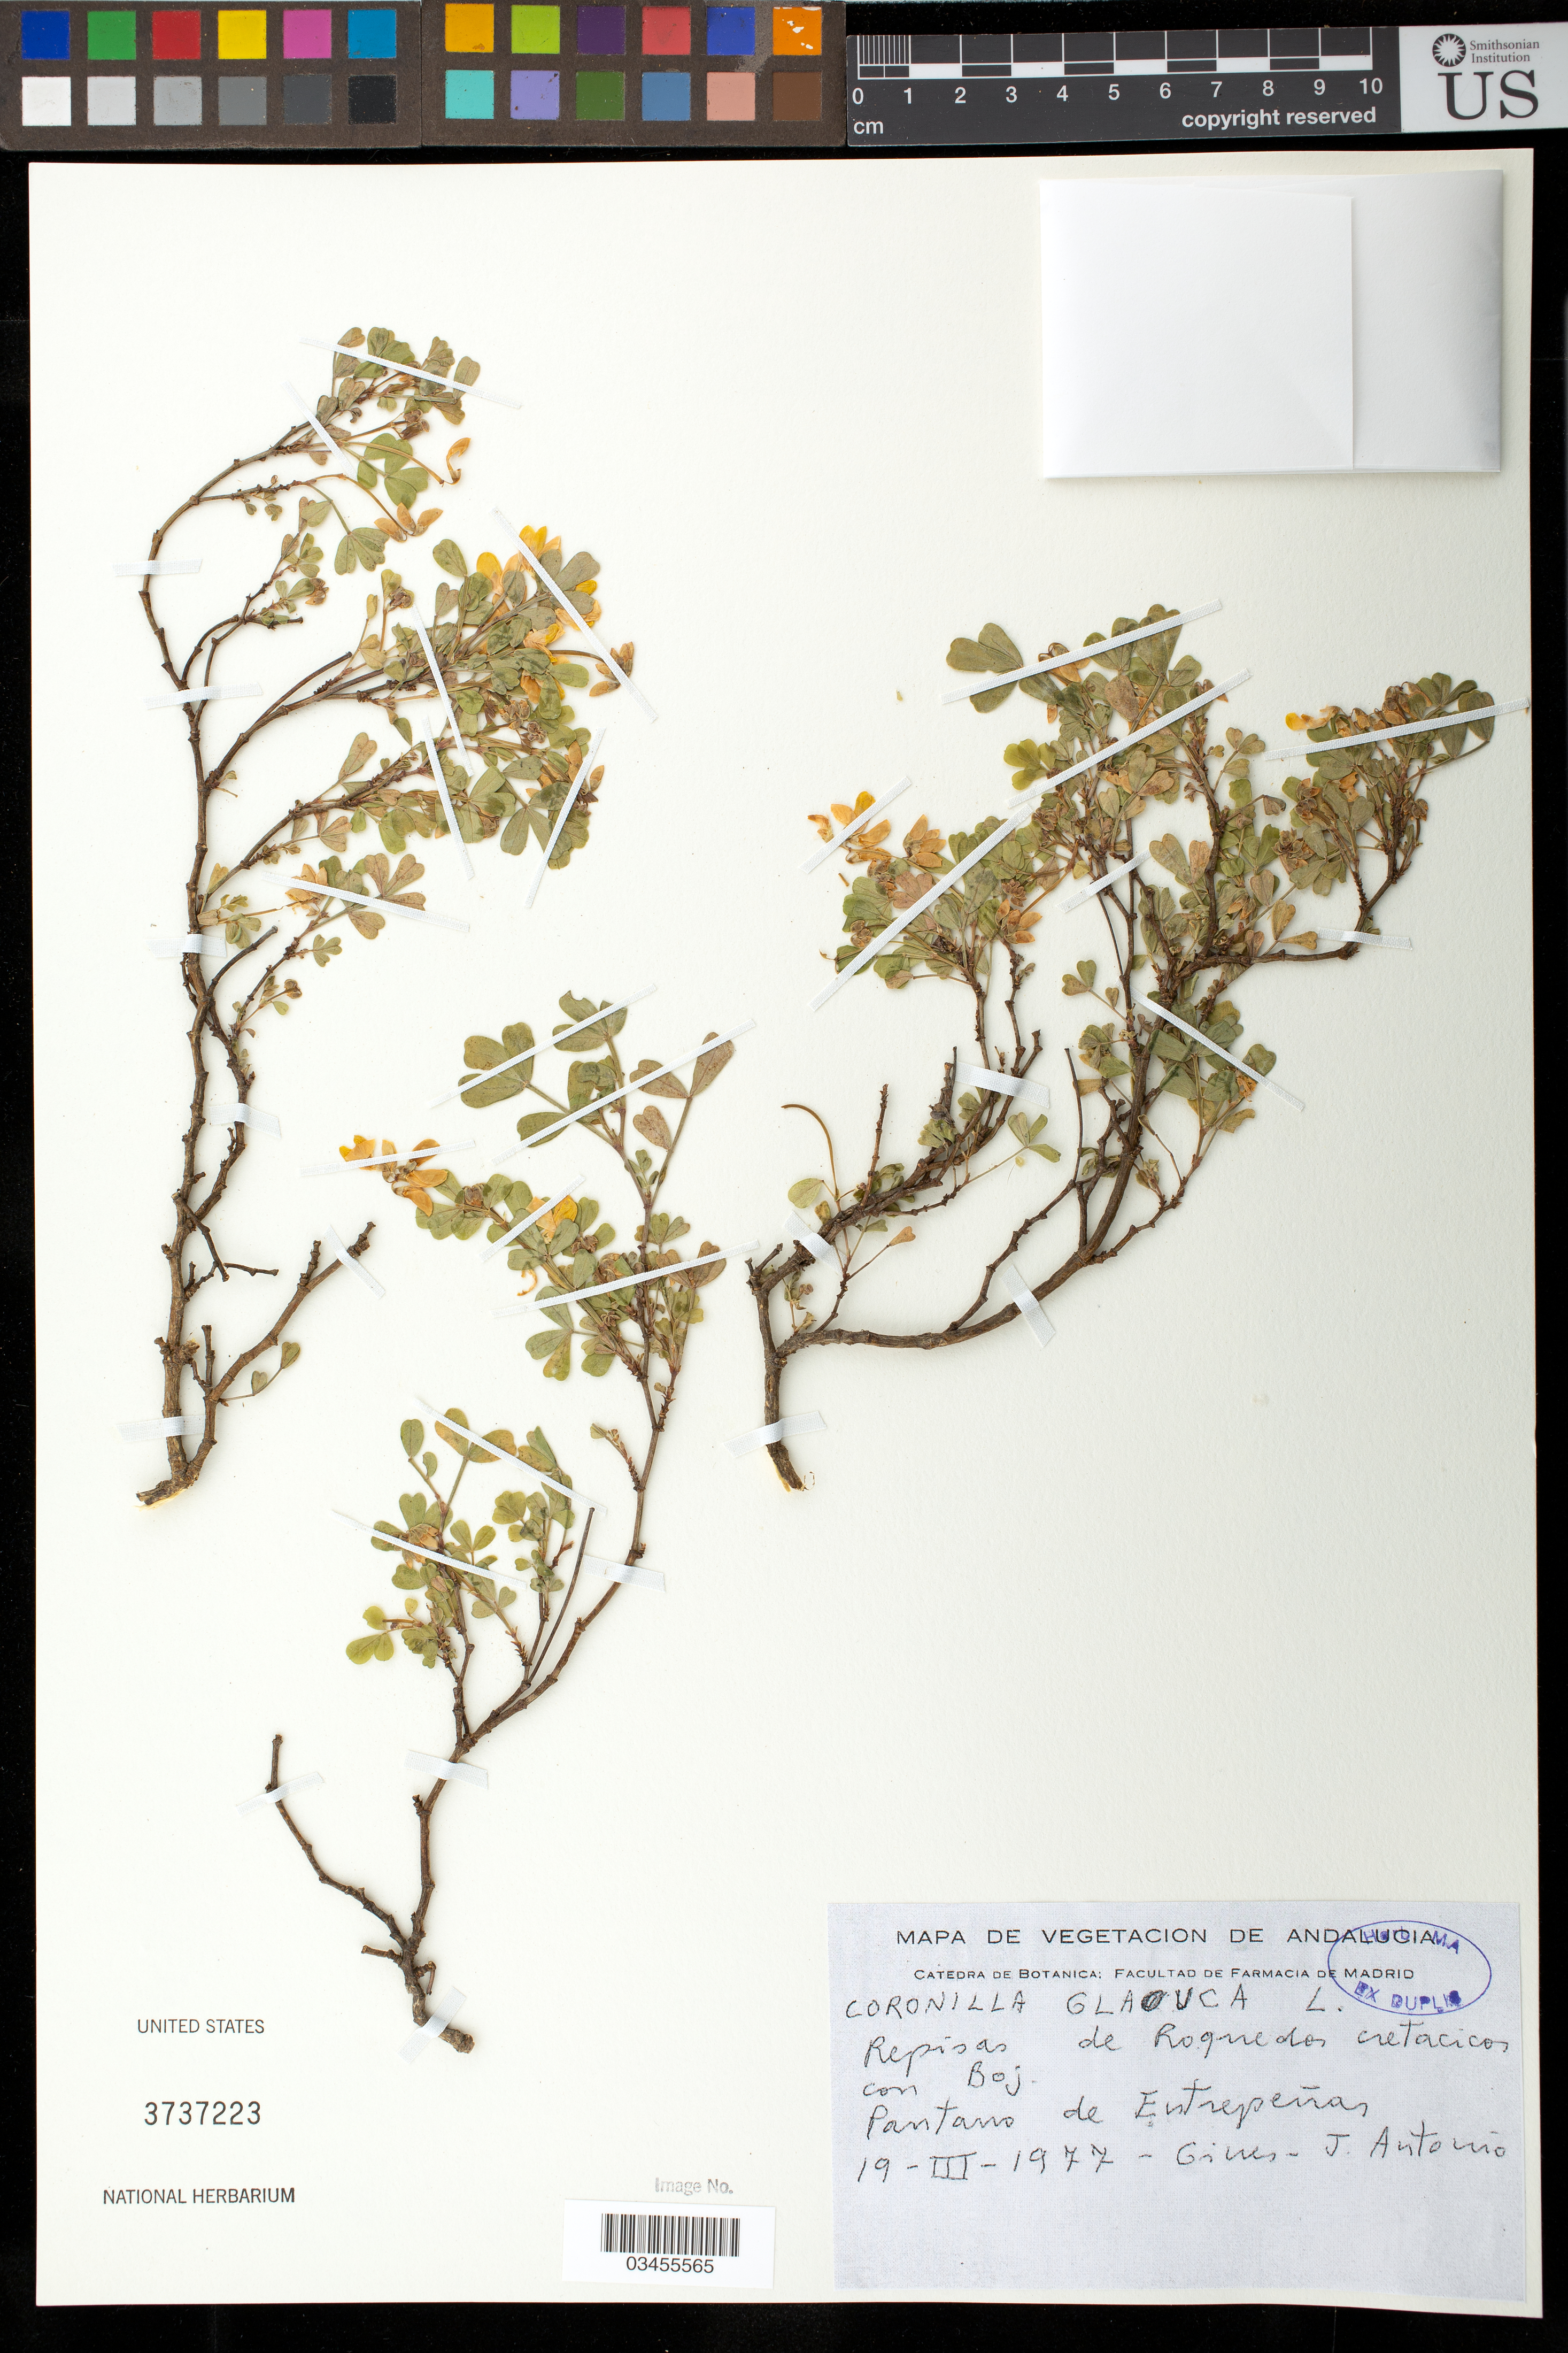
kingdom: Plantae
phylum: Tracheophyta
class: Magnoliopsida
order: Fabales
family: Fabaceae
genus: Coronilla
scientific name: Coronilla glauca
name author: L.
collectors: J. Antonio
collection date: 1977-03-19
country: Spain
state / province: Castilla-La Mancha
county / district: Guadalajara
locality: Pantano de Entrepenas.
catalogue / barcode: US 3737223